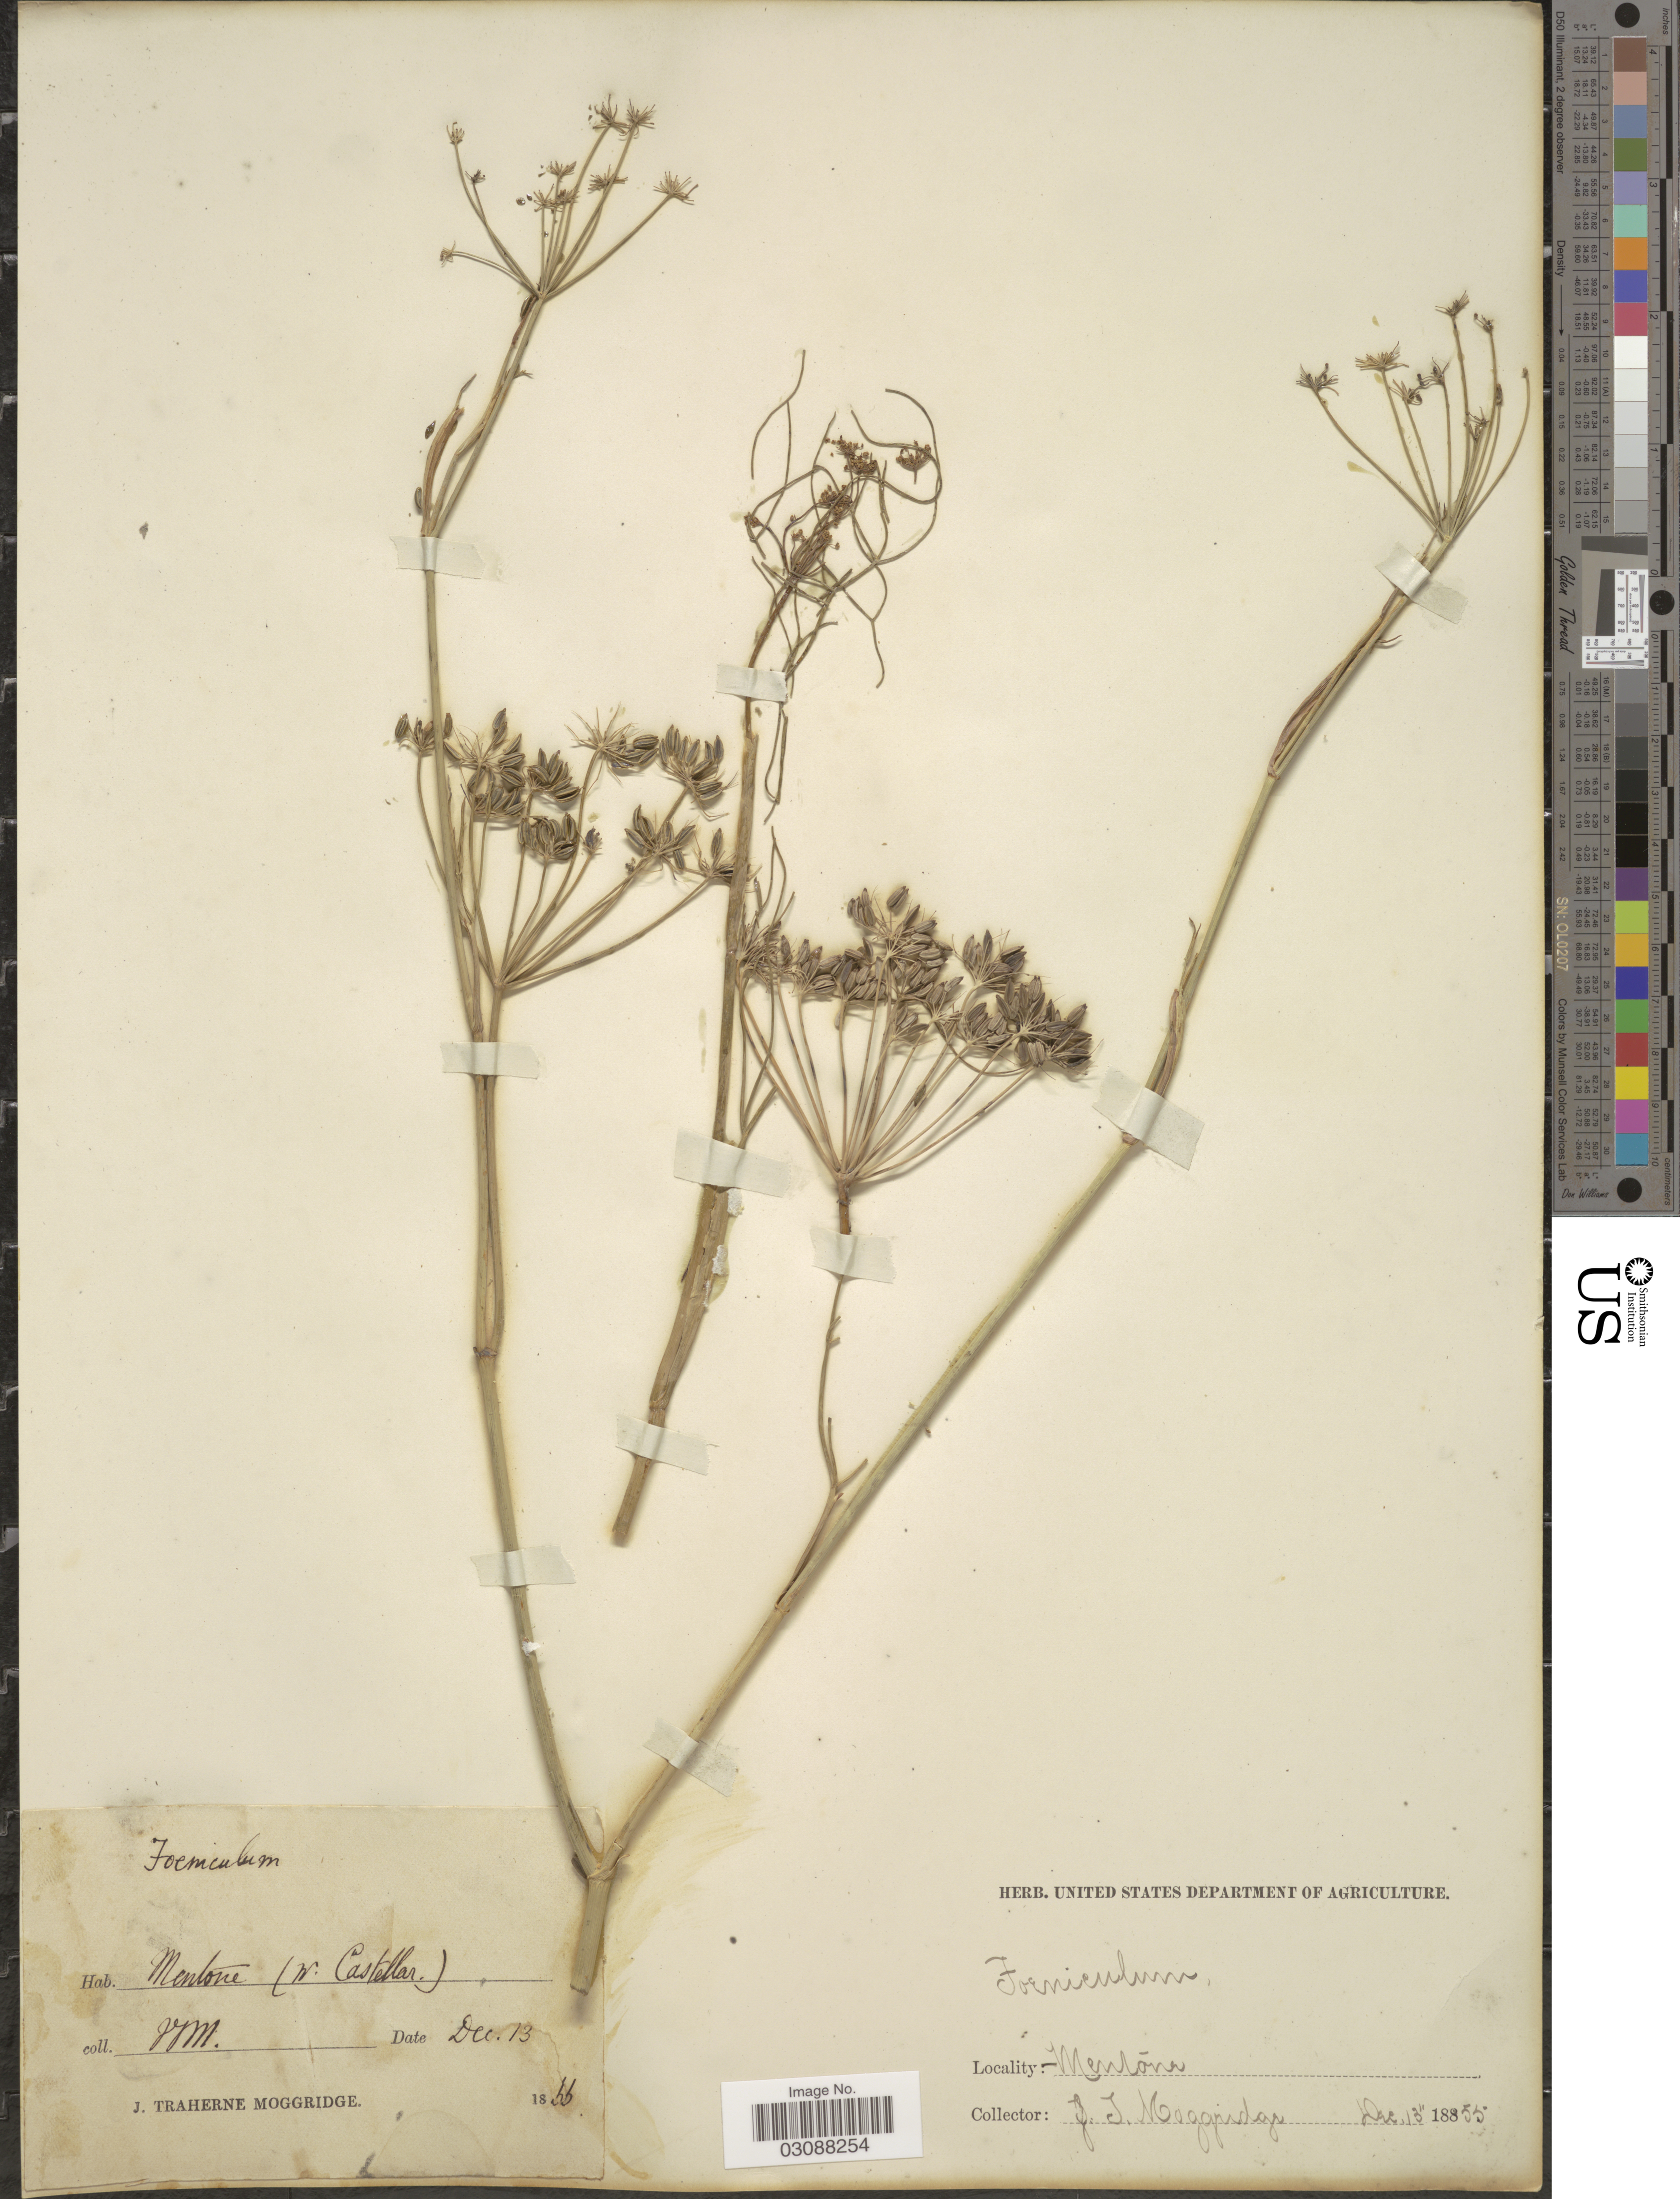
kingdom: Plantae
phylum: Tracheophyta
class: Magnoliopsida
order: Apiales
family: Apiaceae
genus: Foeniculum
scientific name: Foeniculum sp.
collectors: J. T. Moggridge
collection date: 1866-12-13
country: France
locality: Mentone (w. Castellar).